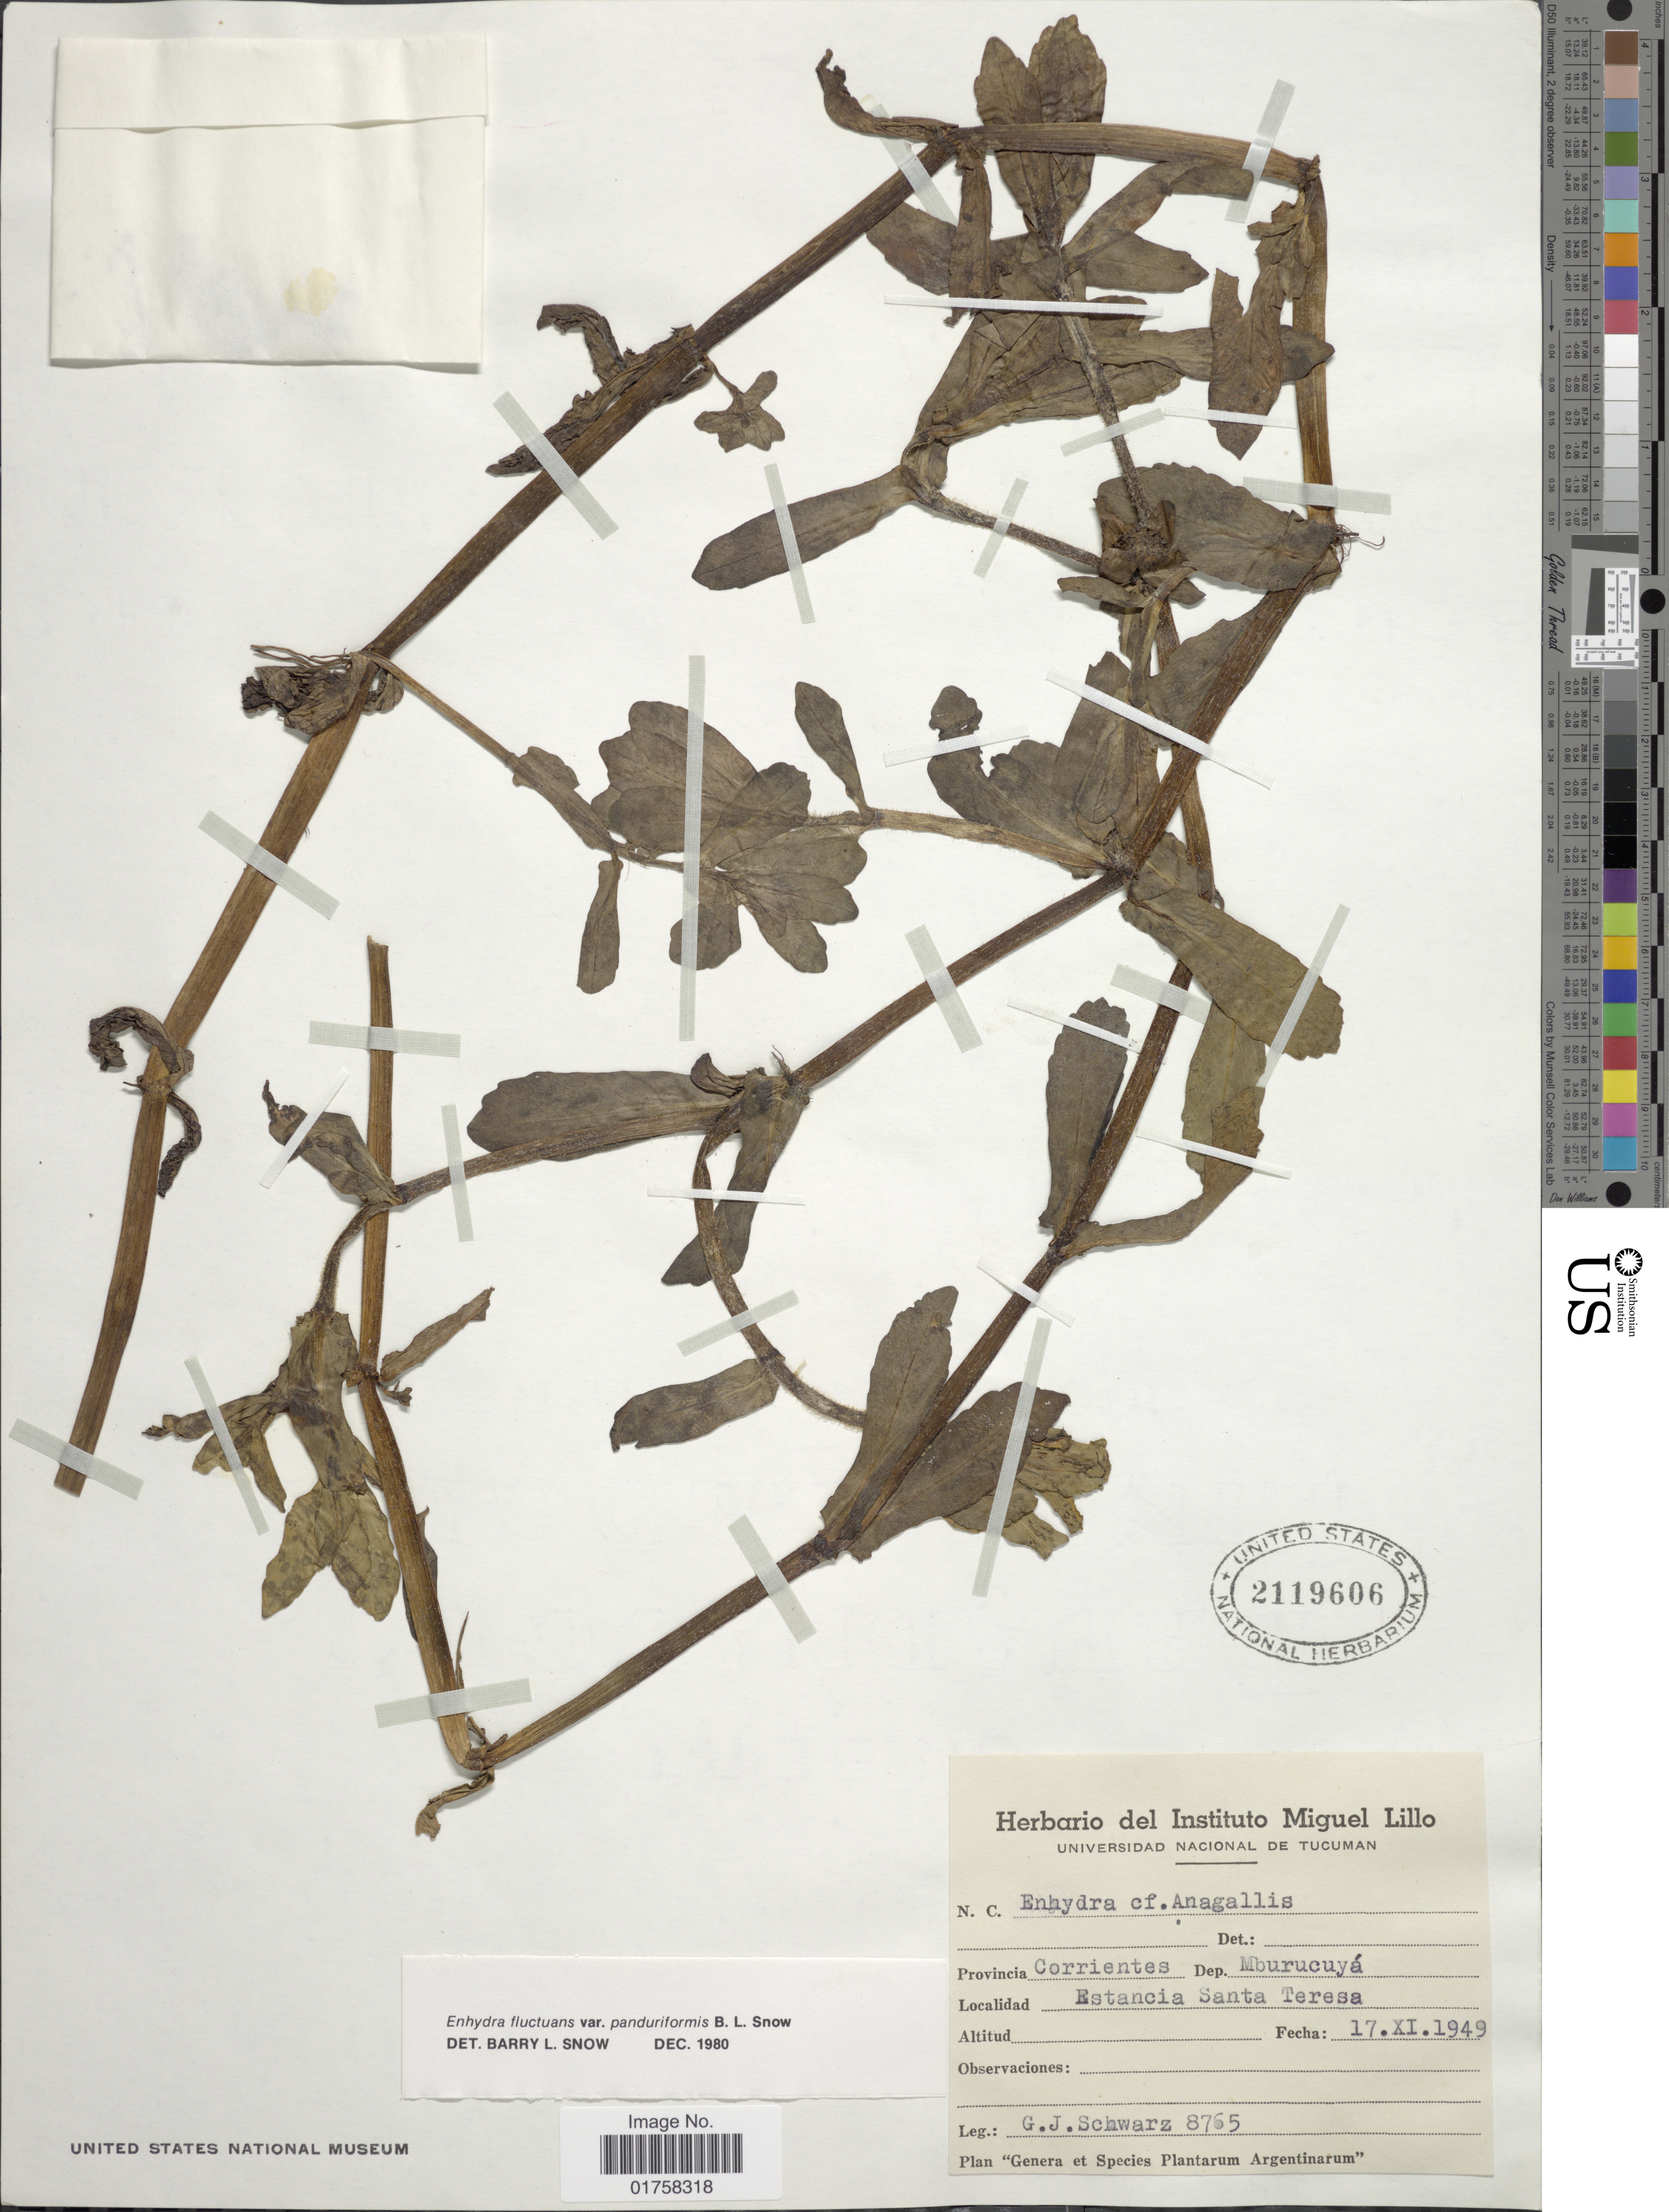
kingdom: Plantae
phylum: Tracheophyta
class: Magnoliopsida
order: Asterales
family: Asteraceae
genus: Enhydra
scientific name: Enhydra fluctuans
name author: Lour.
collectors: G. J. Schwarz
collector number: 8765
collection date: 1949-11-17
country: Argentina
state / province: Corrientes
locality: Dep. Mburucuyá, Estancia Santa Teresa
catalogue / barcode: US 2119606